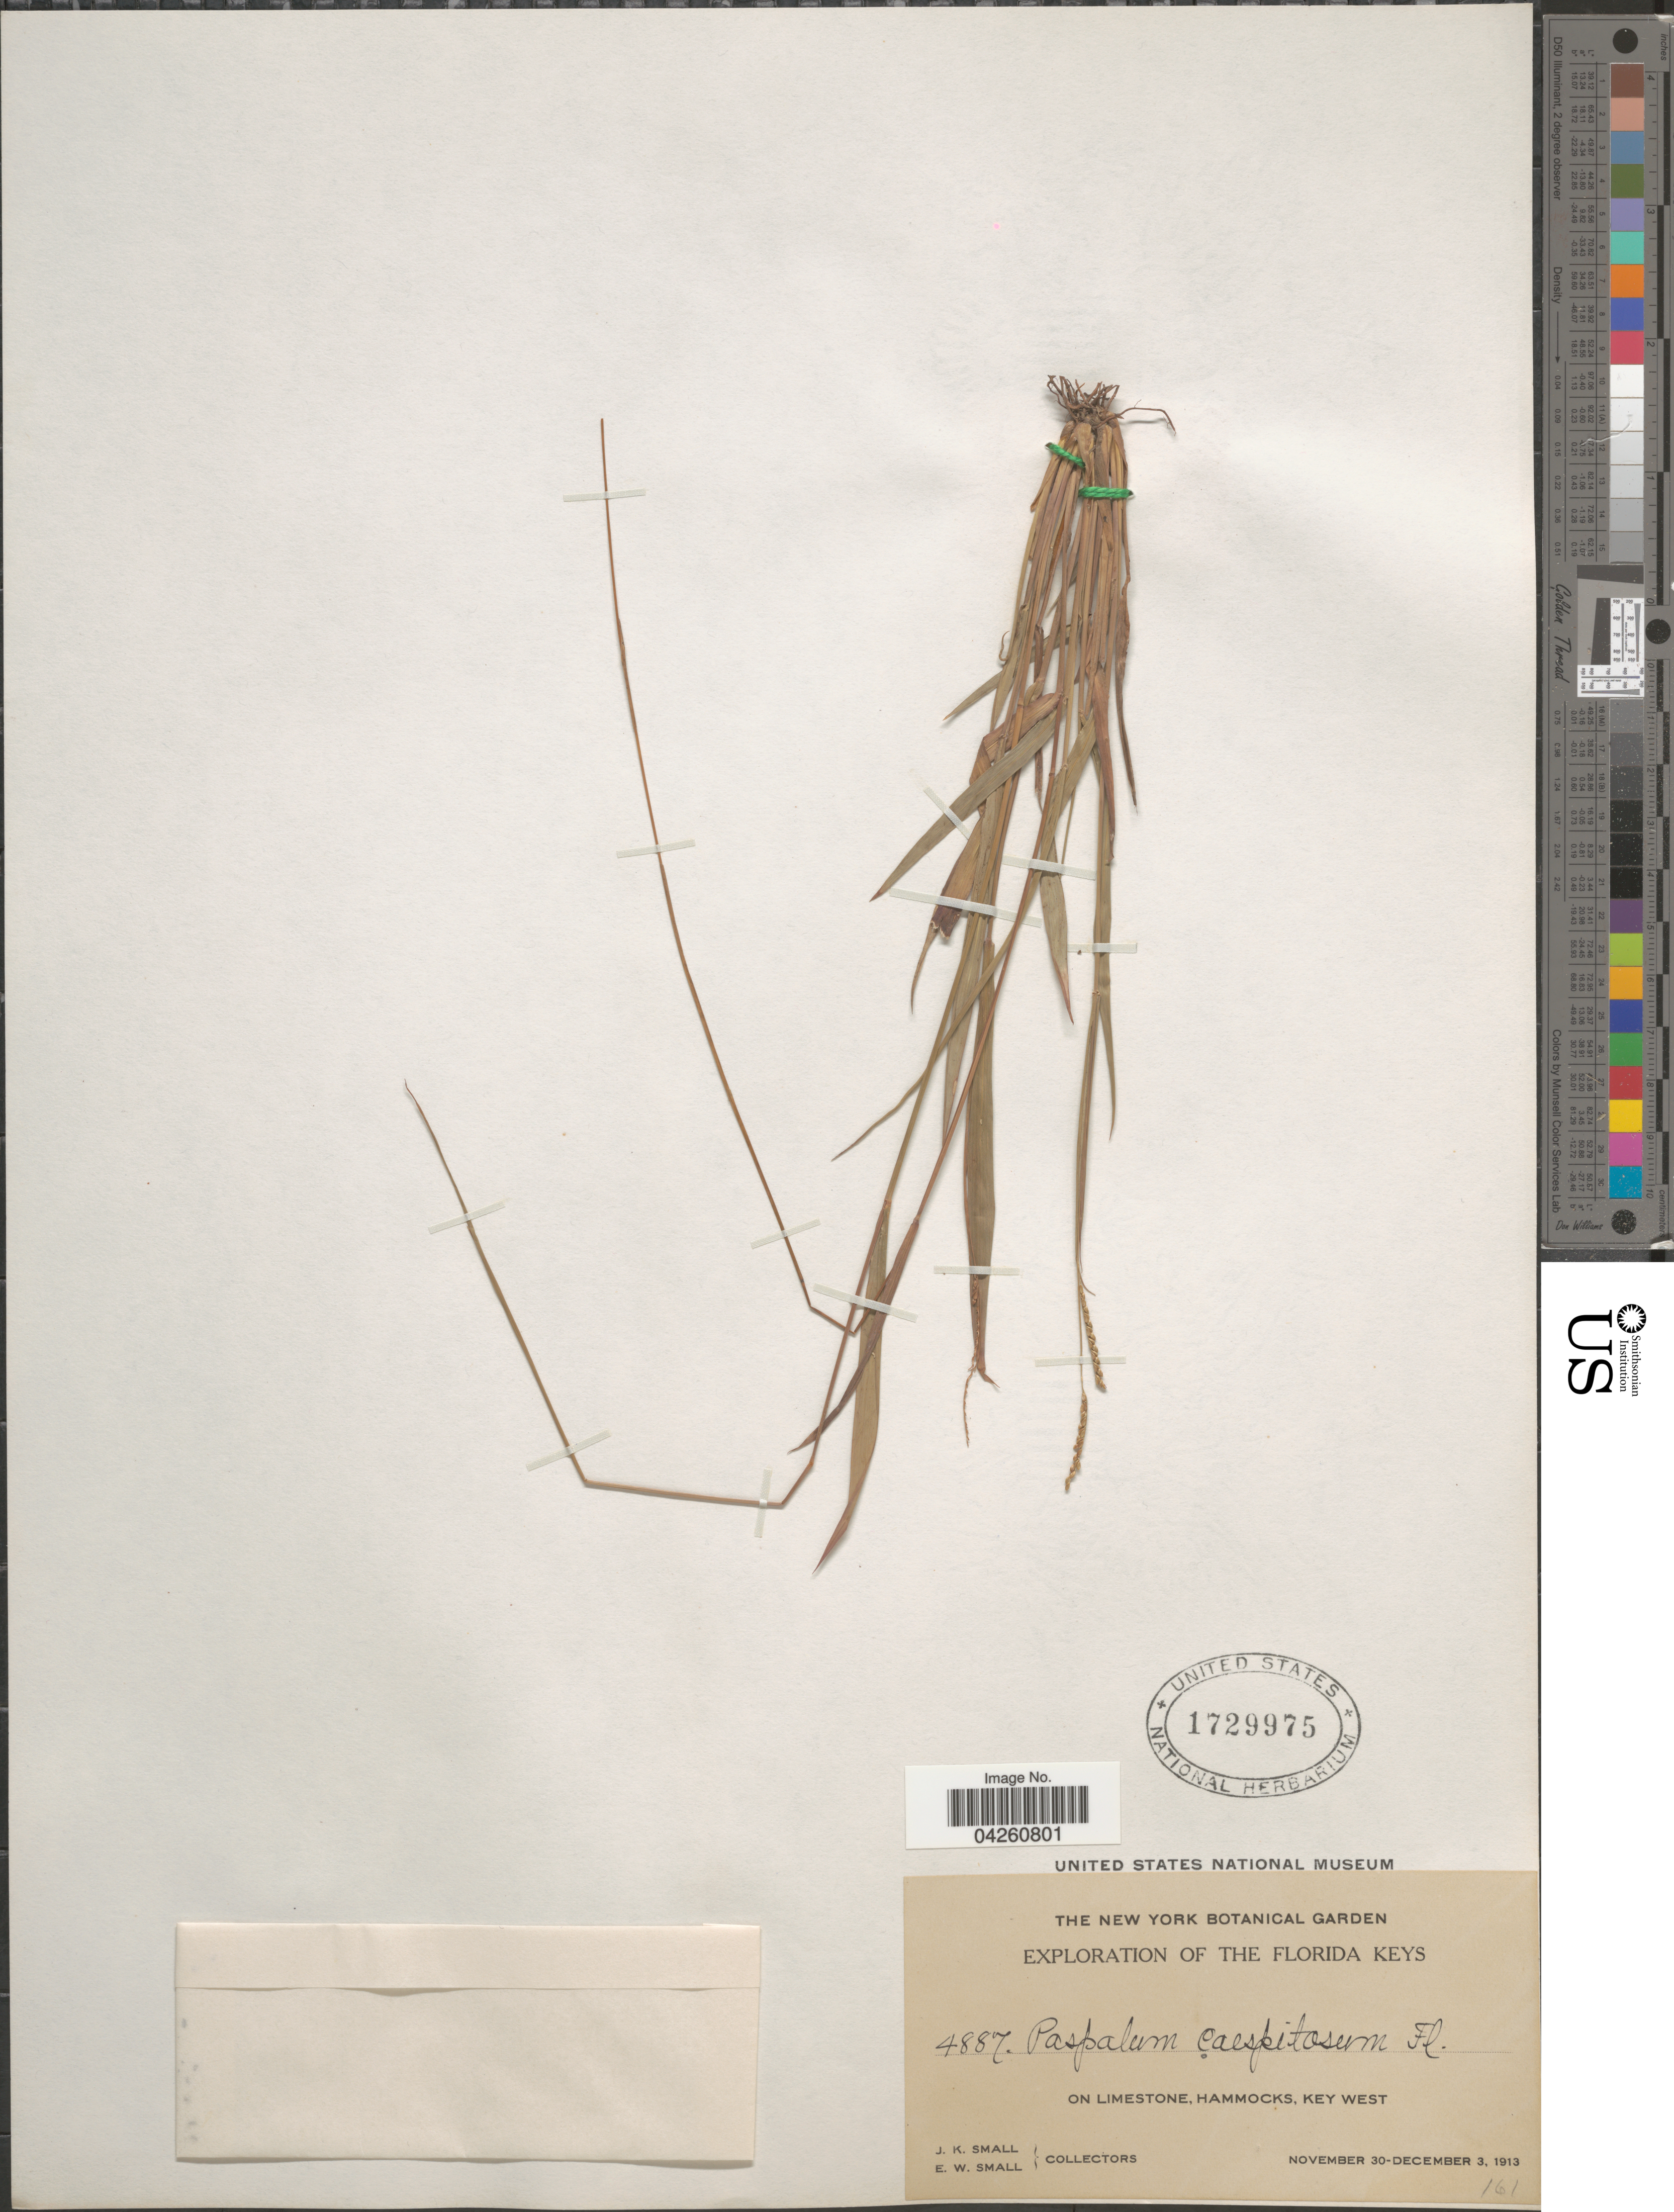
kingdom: Plantae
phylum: Tracheophyta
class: Liliopsida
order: Poales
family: Poaceae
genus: Paspalum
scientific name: Paspalum caespitosum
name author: Flüggé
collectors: J. K. Small & E. W. Small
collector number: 4887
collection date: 1913-11-30/1913-12-03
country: United States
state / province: Florida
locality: Exploration of the Florida Keys. On limestone, hammocks, Key West.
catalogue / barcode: US 1729975